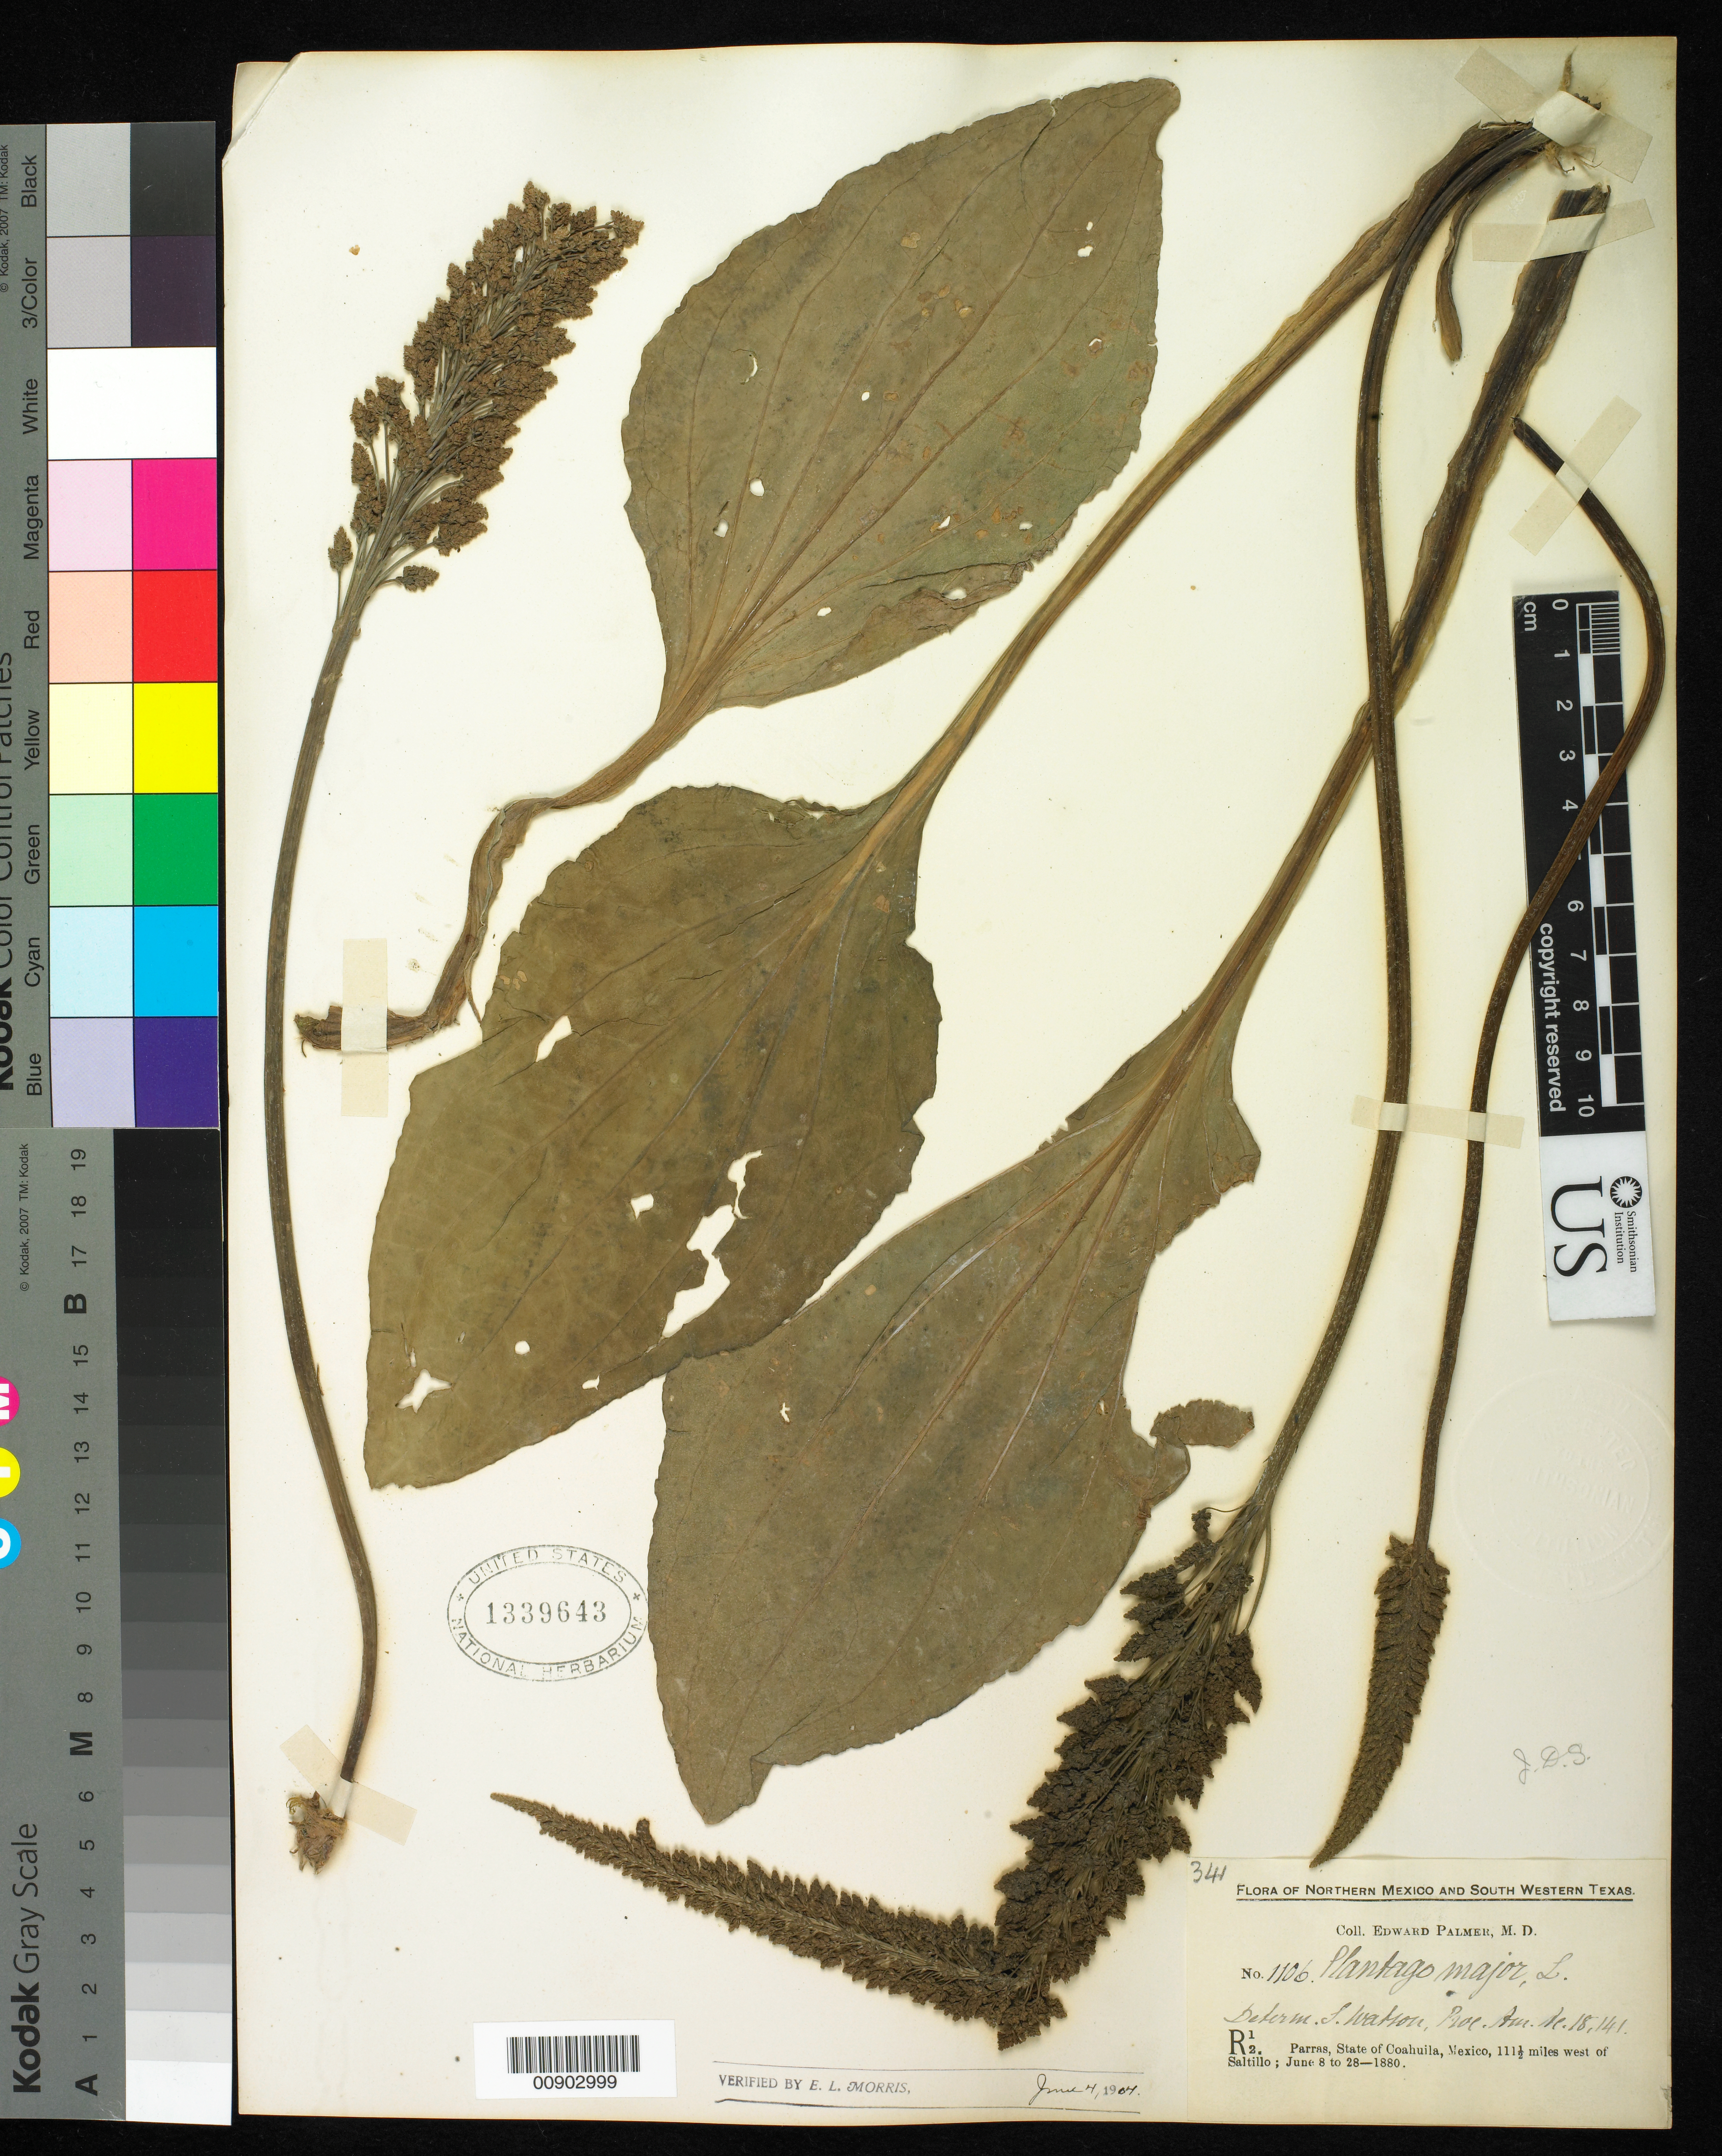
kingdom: Plantae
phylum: Tracheophyta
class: Magnoliopsida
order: Lamiales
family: Plantaginaceae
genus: Plantago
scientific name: Plantago major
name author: L.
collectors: E. Palmer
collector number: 1106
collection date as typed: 08 Jun 1880 to 28 Jun 1880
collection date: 1880-06-08/1880-06-28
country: Mexico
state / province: Coahuila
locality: R12. Parras, Coahuila, 111½ miles west of Saltillo.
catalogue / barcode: US 1339643